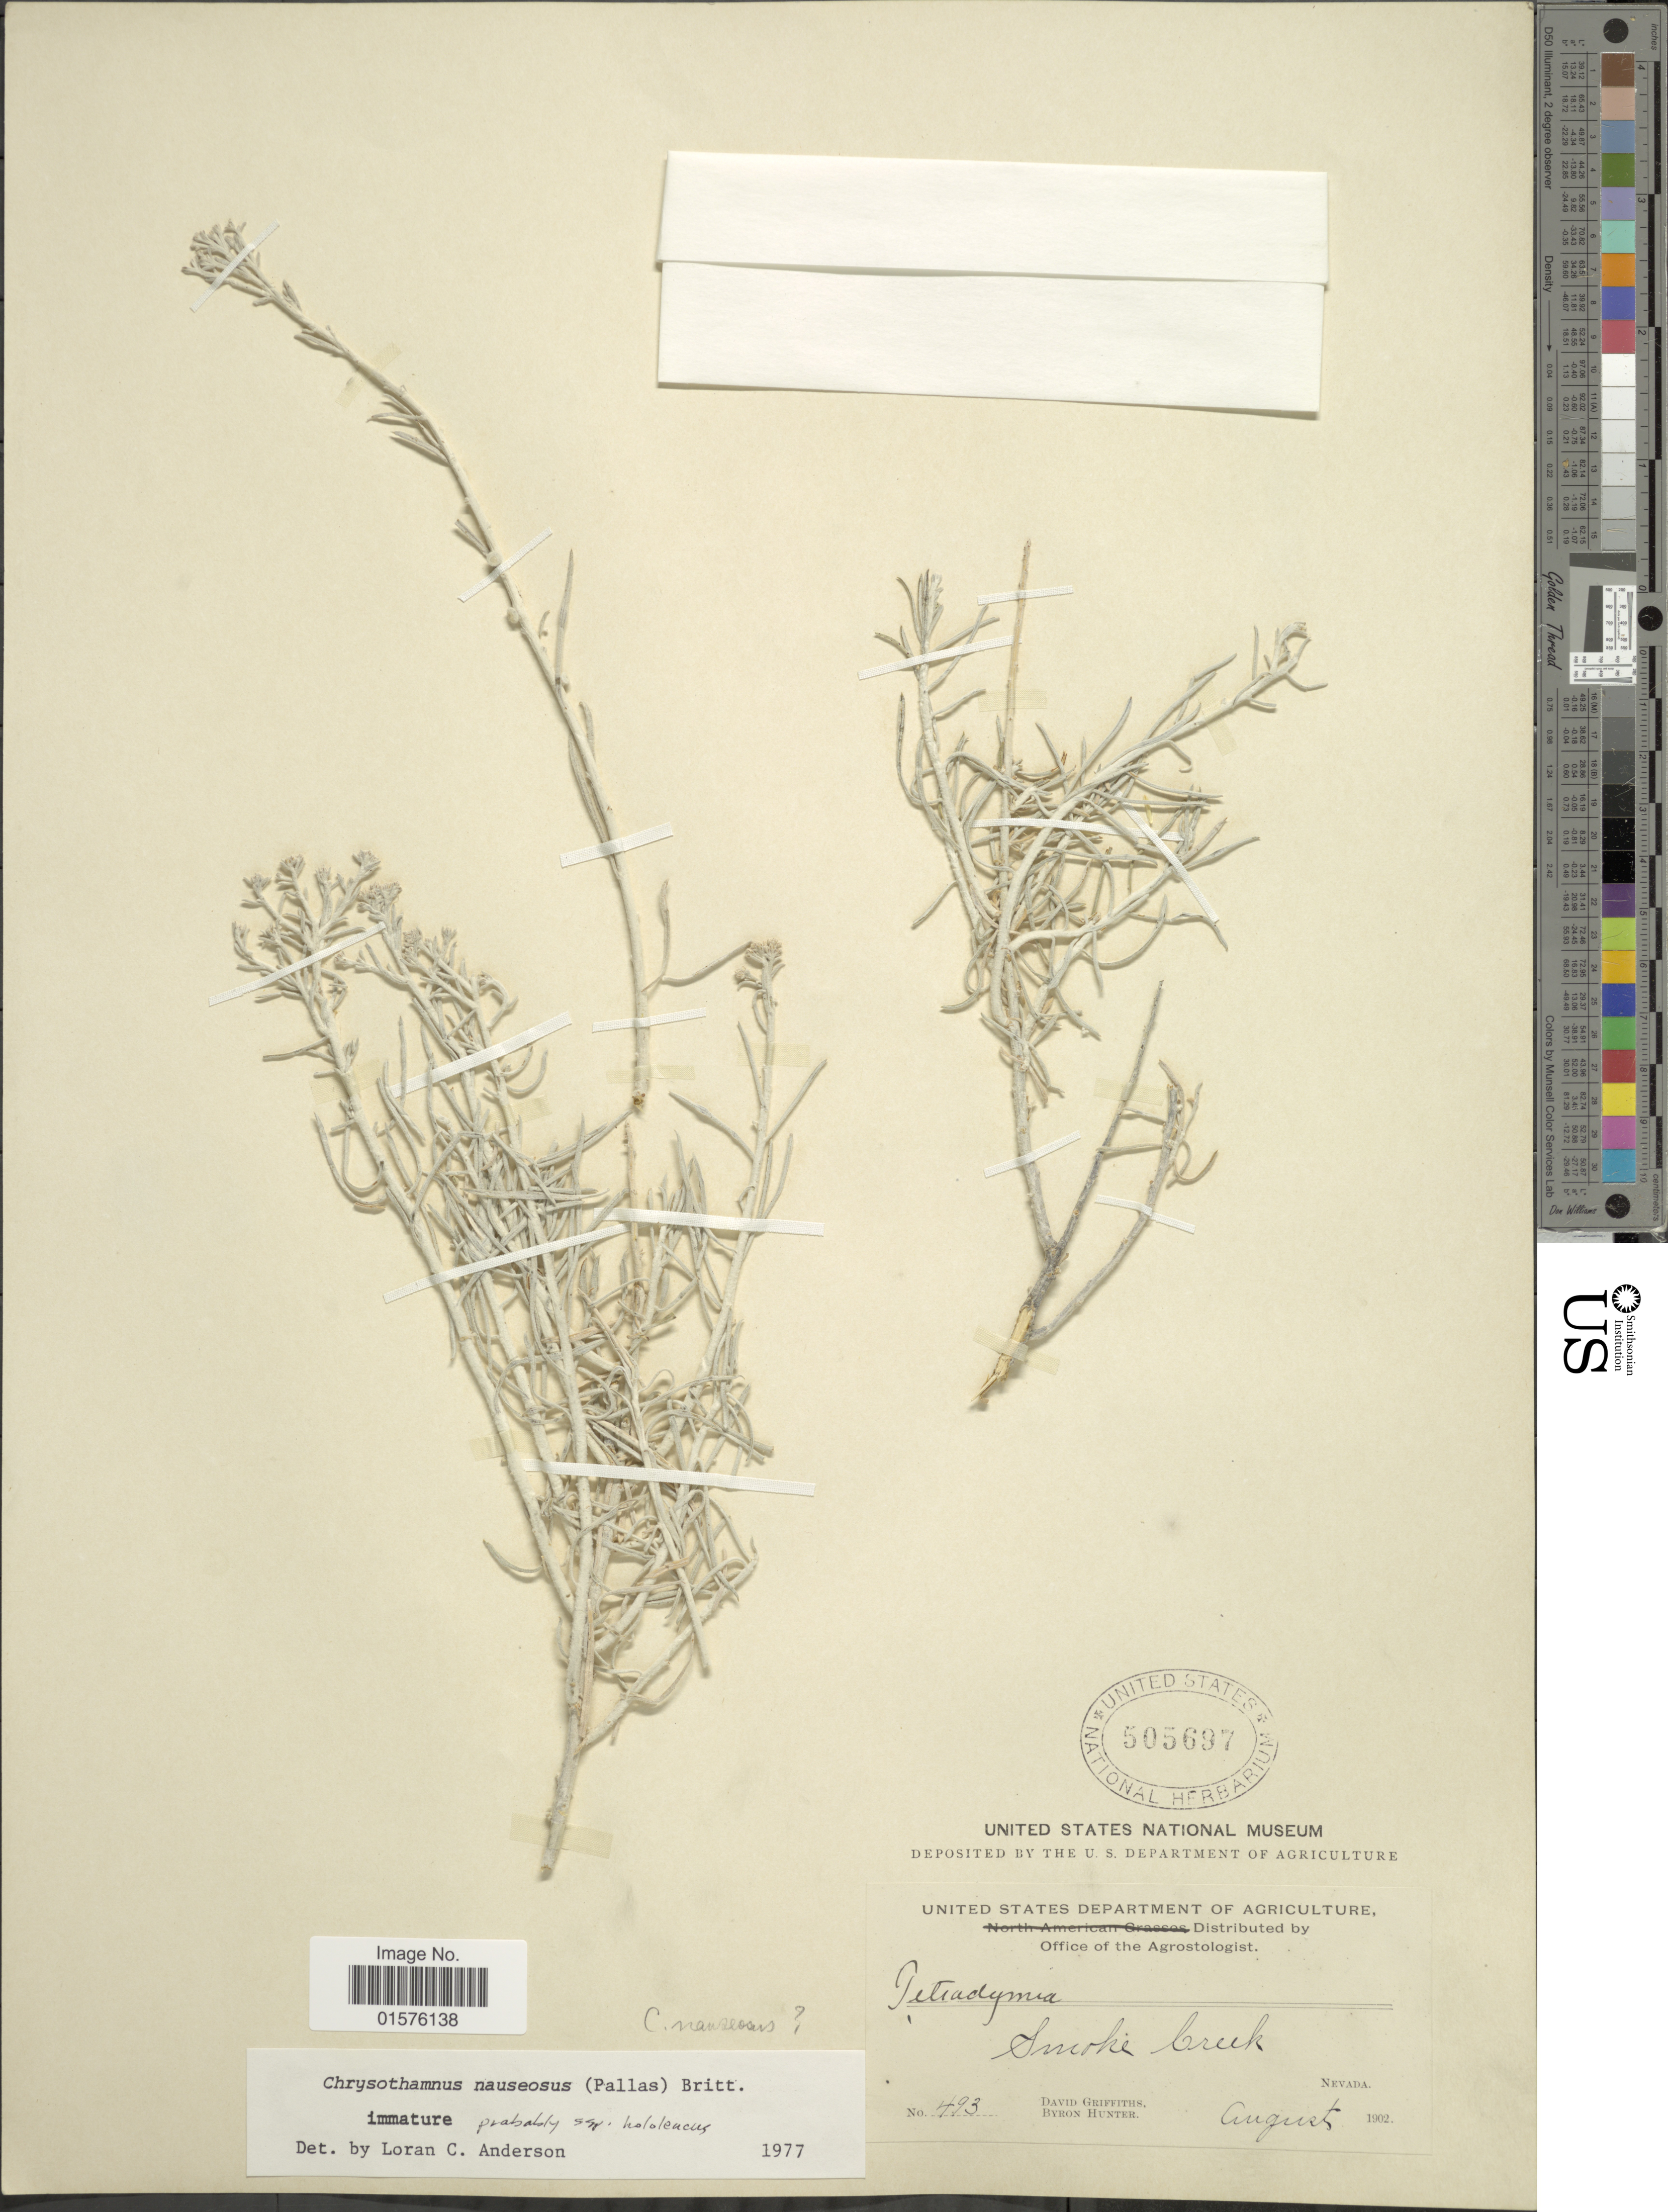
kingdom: Plantae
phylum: Tracheophyta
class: Magnoliopsida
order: Asterales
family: Asteraceae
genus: Ericameria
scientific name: Ericameria nauseosa var. hololeuca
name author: (A. Gray) G.L. Nesom & G.I. Baird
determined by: Urbatsch, Lowell E., Curator (LSU), Louisiana State University (UNITED STATES)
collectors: D. Griffiths & B. Hunter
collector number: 493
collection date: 1902-08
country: United States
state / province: Nevada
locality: Smoke Creek.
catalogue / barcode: US 505697